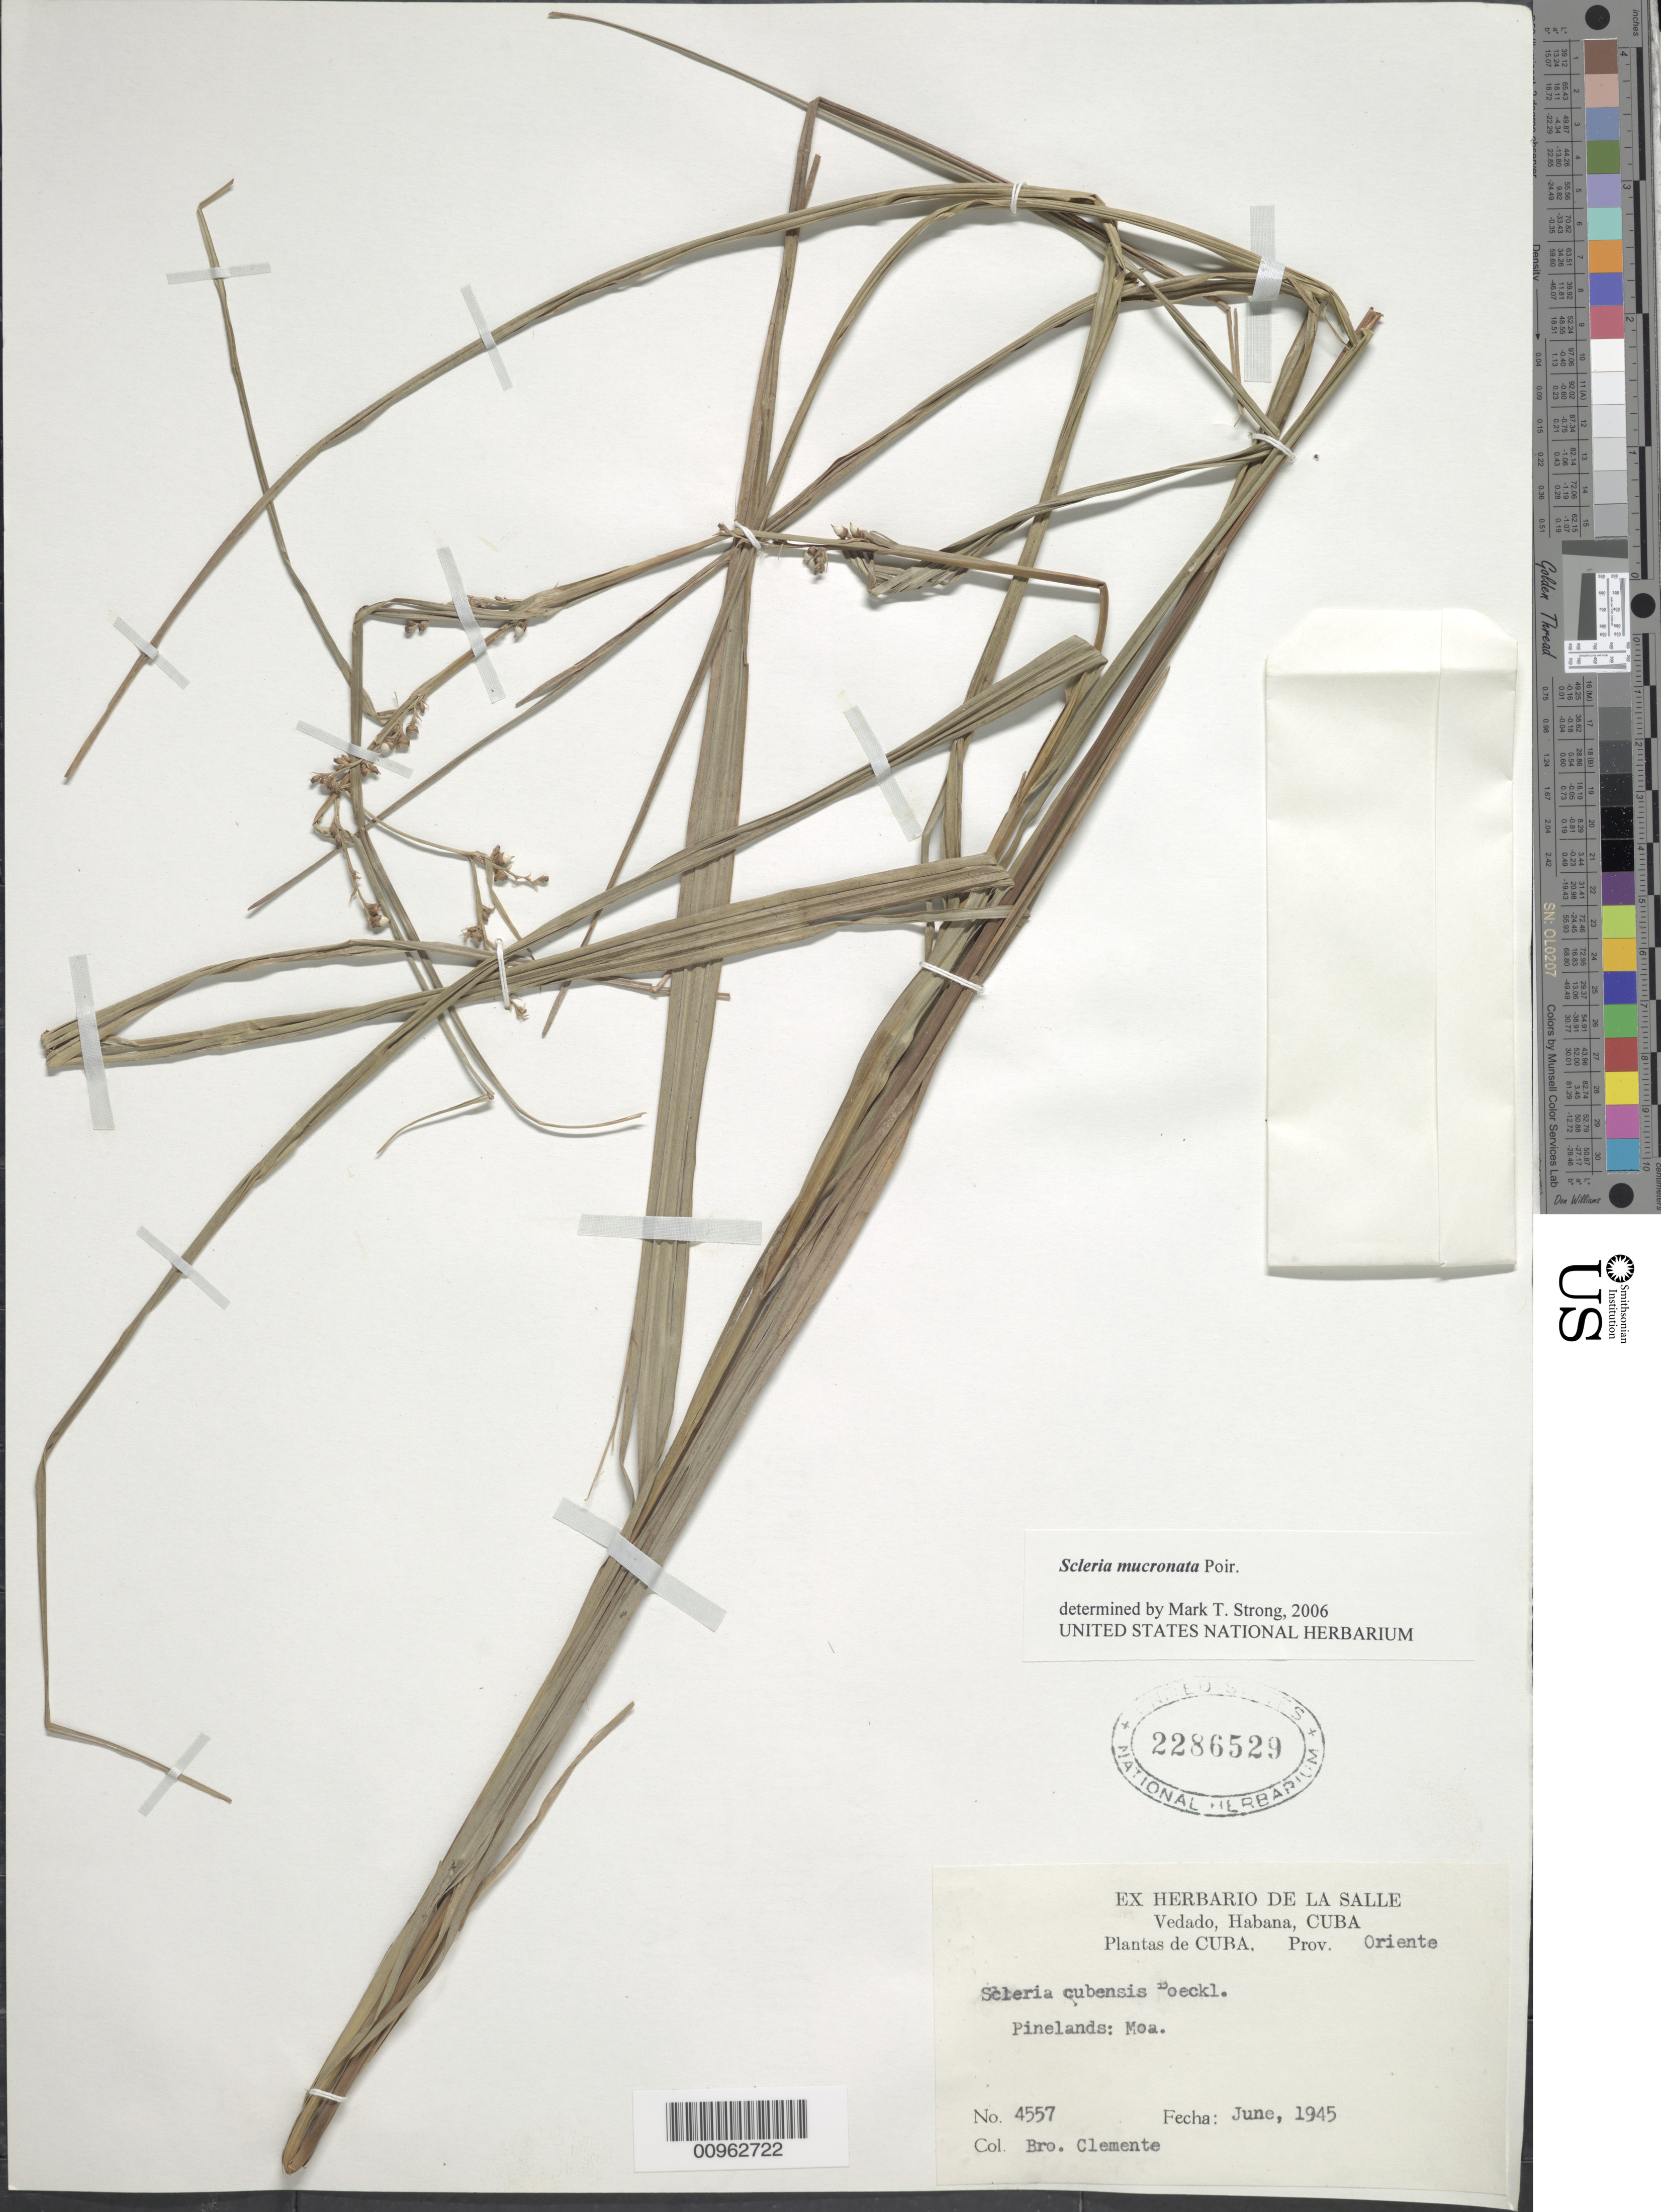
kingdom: Plantae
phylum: Tracheophyta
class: Liliopsida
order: Poales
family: Cyperaceae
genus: Scleria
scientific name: Scleria mucronata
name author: Poir.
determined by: Strong, M. T., (US), Smithsonian Institution - National Museum of Natural History (UNITED STATES)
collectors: Bro. Clemente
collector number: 4557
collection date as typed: Jun 1945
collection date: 1945-06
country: Cuba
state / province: Holguín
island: Cuba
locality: Moa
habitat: Pinelands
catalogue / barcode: US 2286529